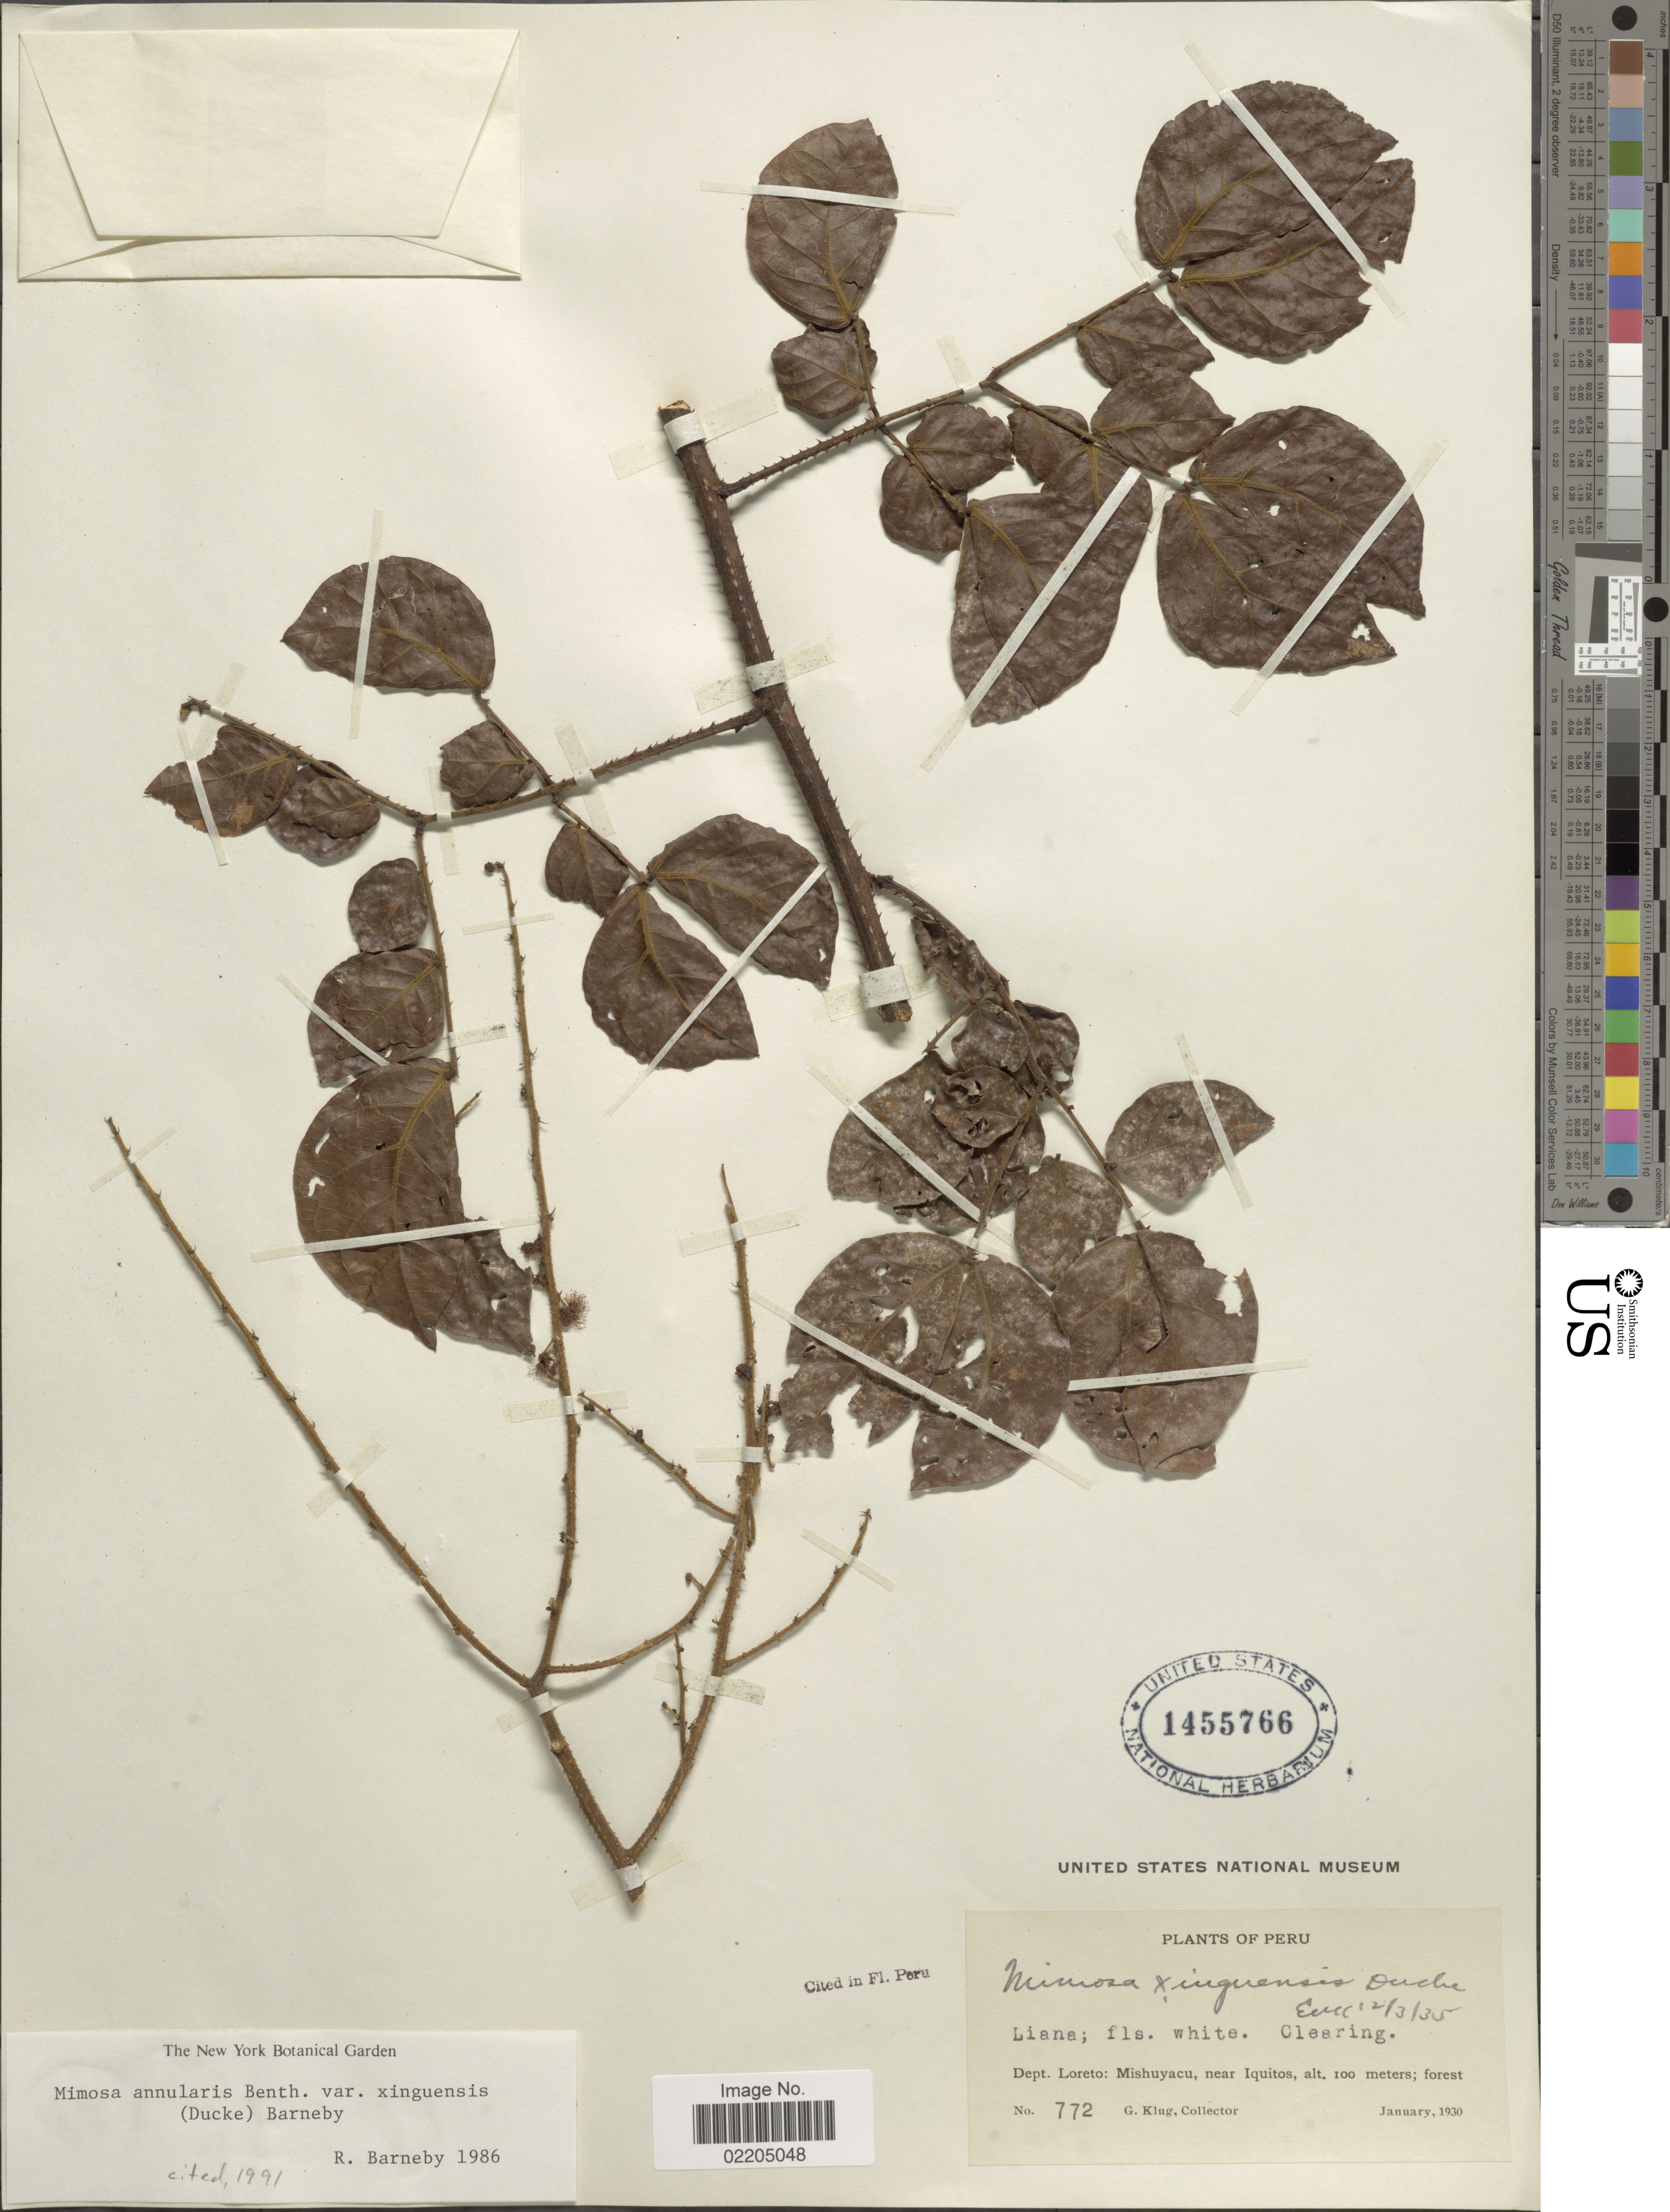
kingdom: Plantae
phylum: Tracheophyta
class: Magnoliopsida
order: Fabales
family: Fabaceae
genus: Mimosa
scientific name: Mimosa annularis var. xinguensis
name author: (Ducke) Barneby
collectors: G. Klug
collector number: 772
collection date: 1930-01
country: Peru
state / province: Loreto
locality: Mishuyacu, near Iquitos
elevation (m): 100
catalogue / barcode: US 1455766